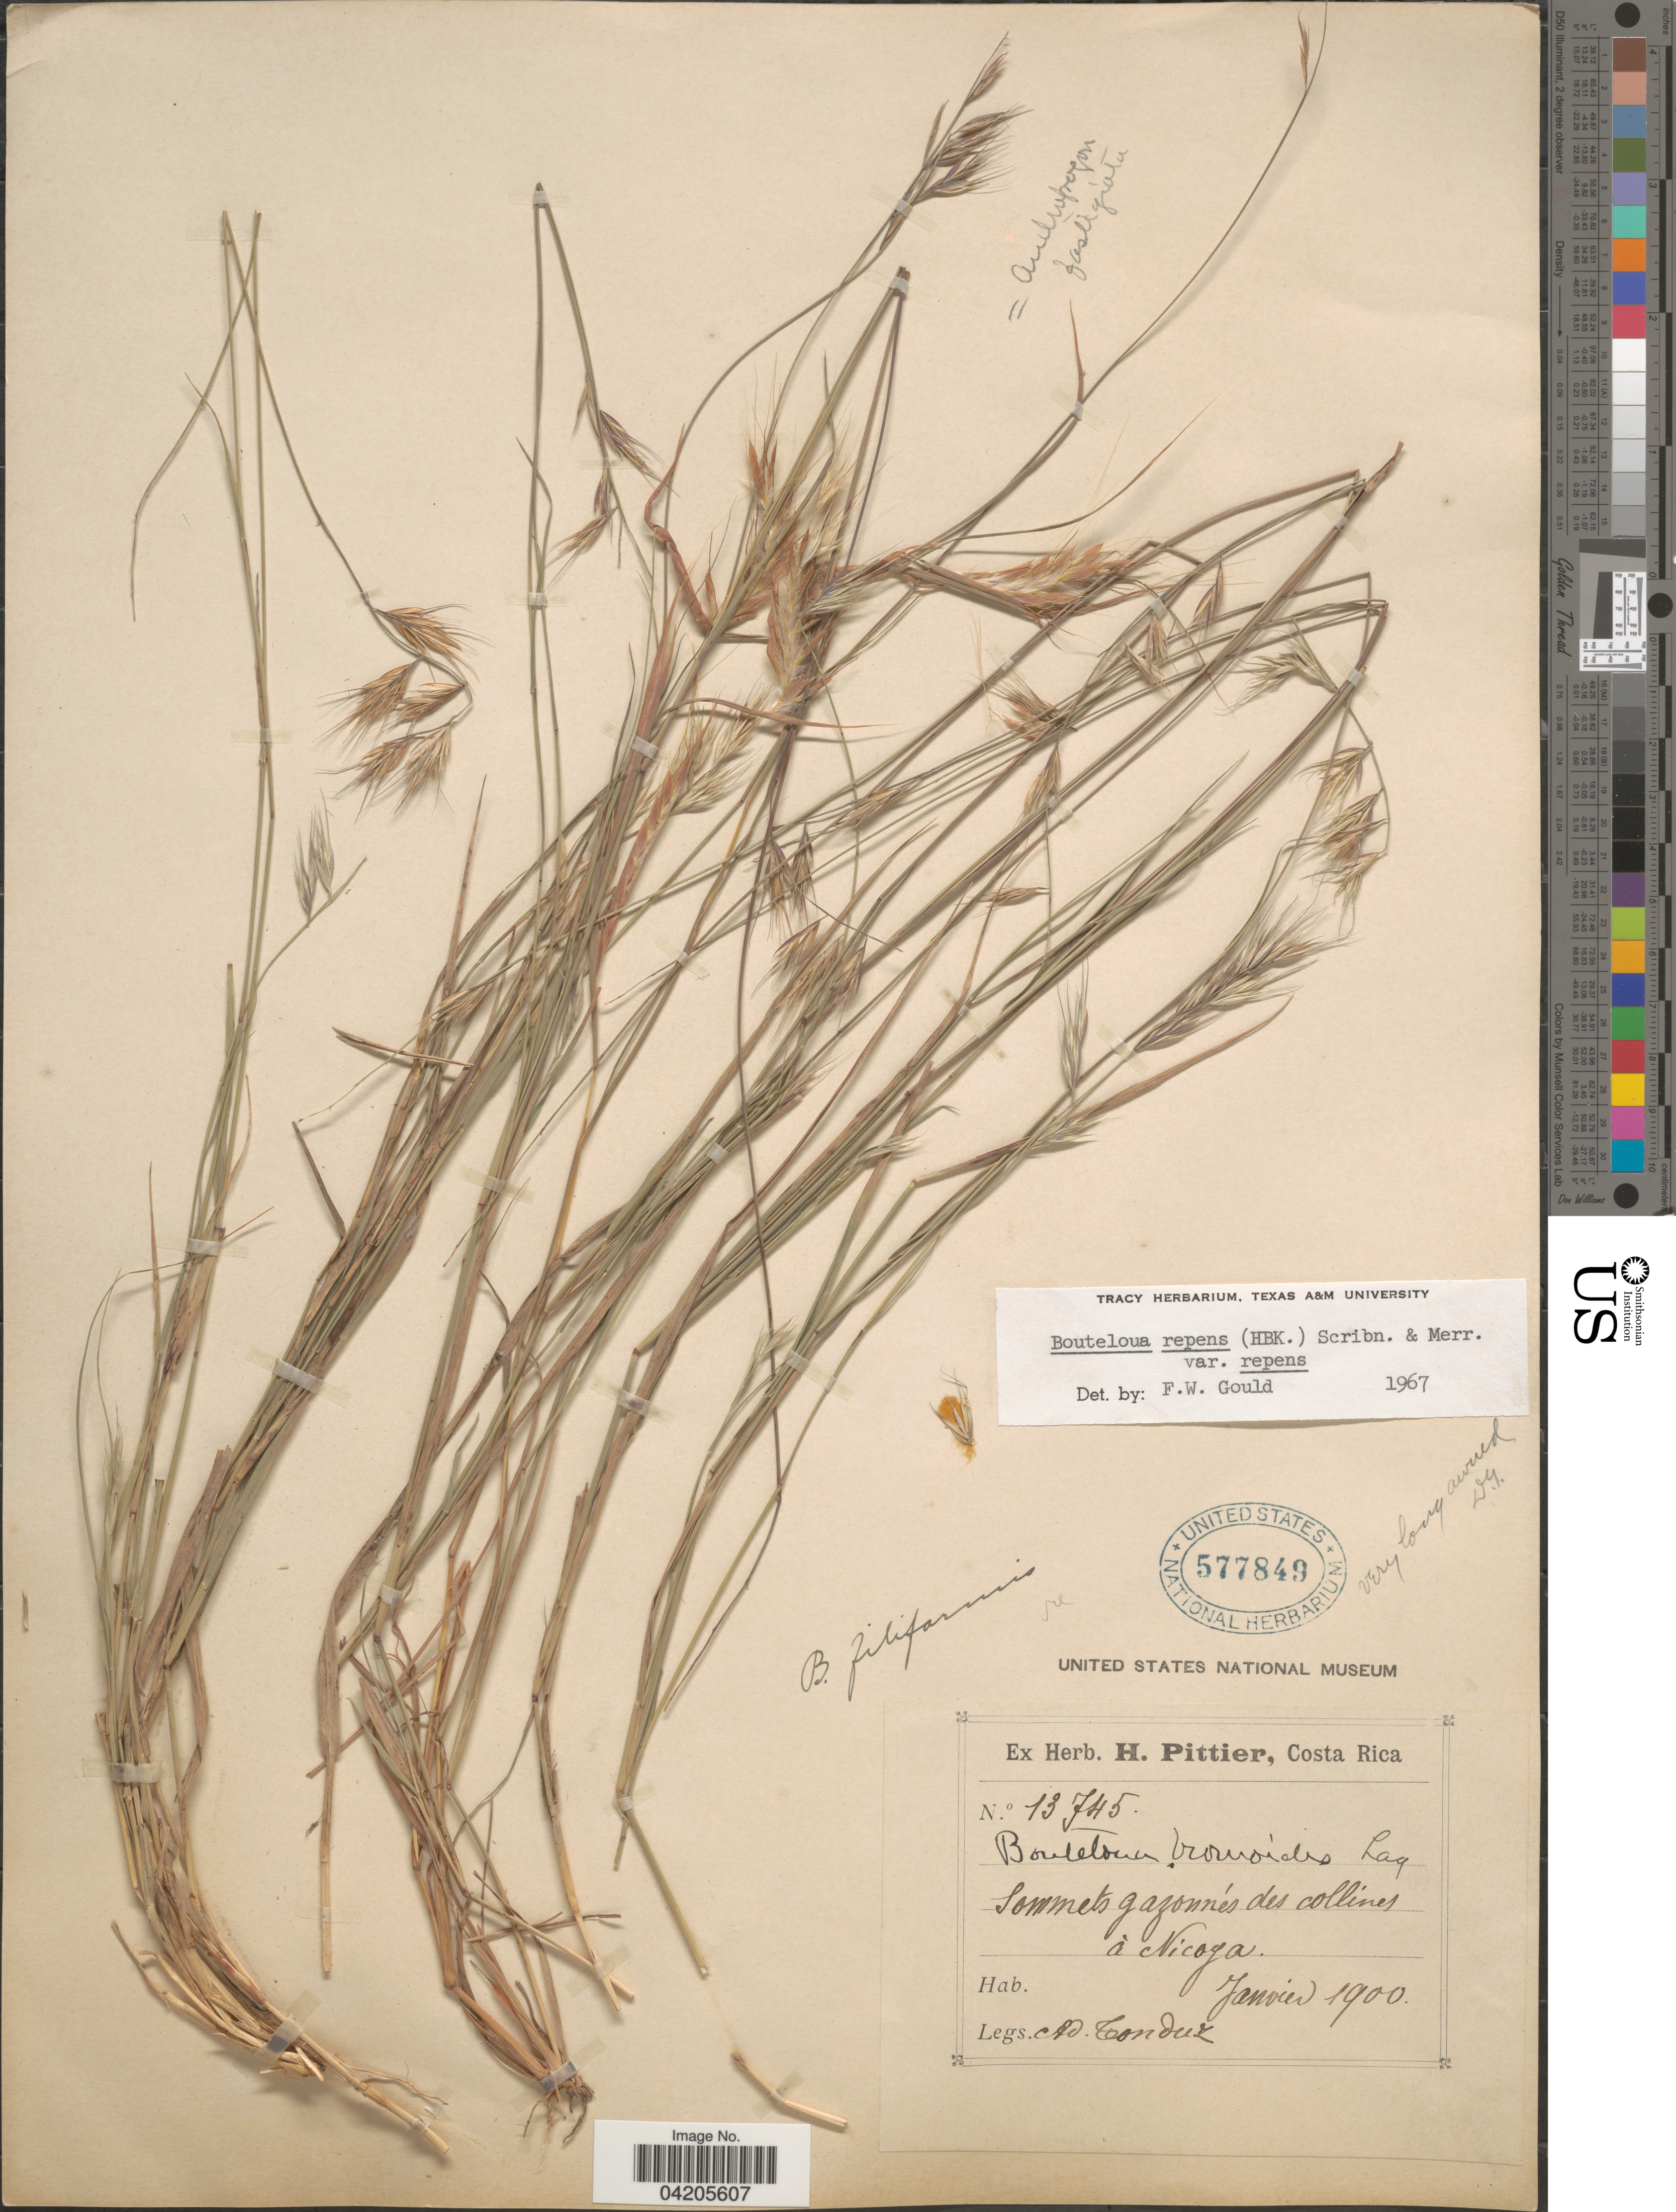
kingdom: Plantae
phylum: Tracheophyta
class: Liliopsida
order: Poales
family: Poaceae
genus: Bouteloua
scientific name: Bouteloua repens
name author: (Kunth) Scribn. & Merr.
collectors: A. Tonduz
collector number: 13745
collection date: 1900-01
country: Costa Rica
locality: Sommets gazonnés des collines à Nicoya.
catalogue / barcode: US 577849